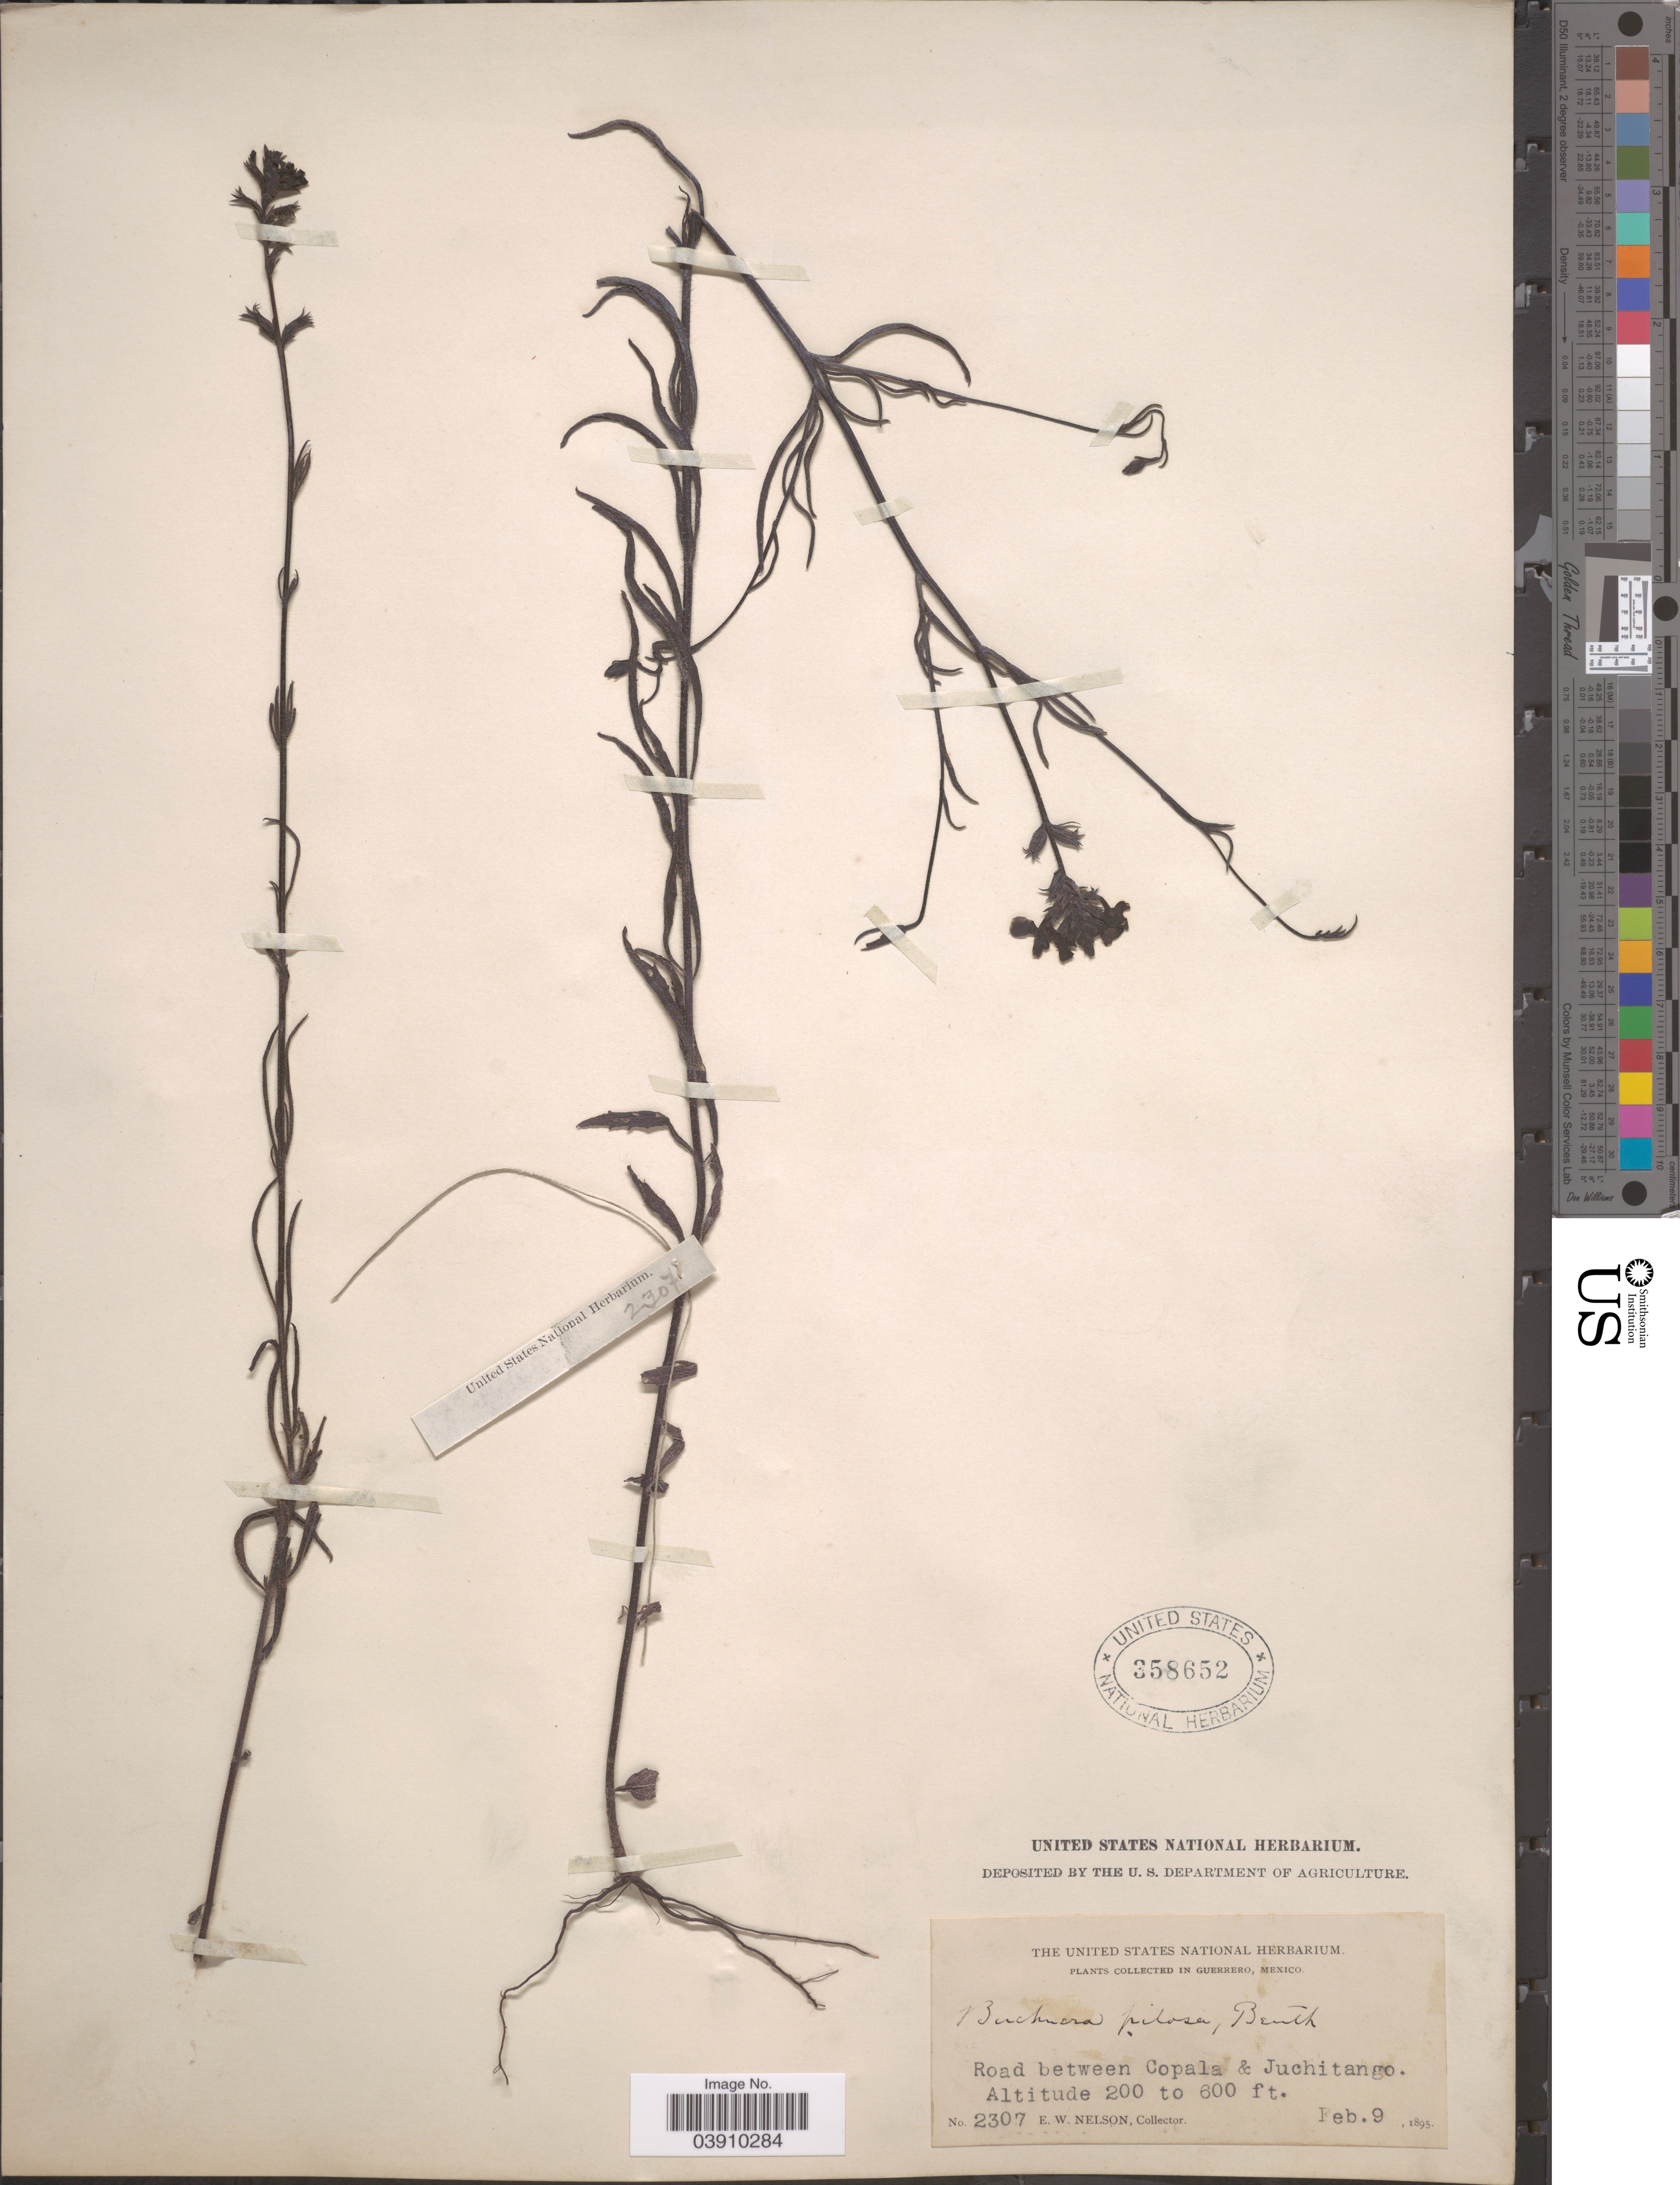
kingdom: Plantae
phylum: Tracheophyta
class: Magnoliopsida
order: Lamiales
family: Orobanchaceae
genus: Buchnera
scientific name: Buchnera pusilla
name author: Kunth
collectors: E. W. Nelson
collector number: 2307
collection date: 1895-02-09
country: Mexico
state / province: Guerrero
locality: Road between Copala & Juchitango.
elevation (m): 61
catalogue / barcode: US 358652